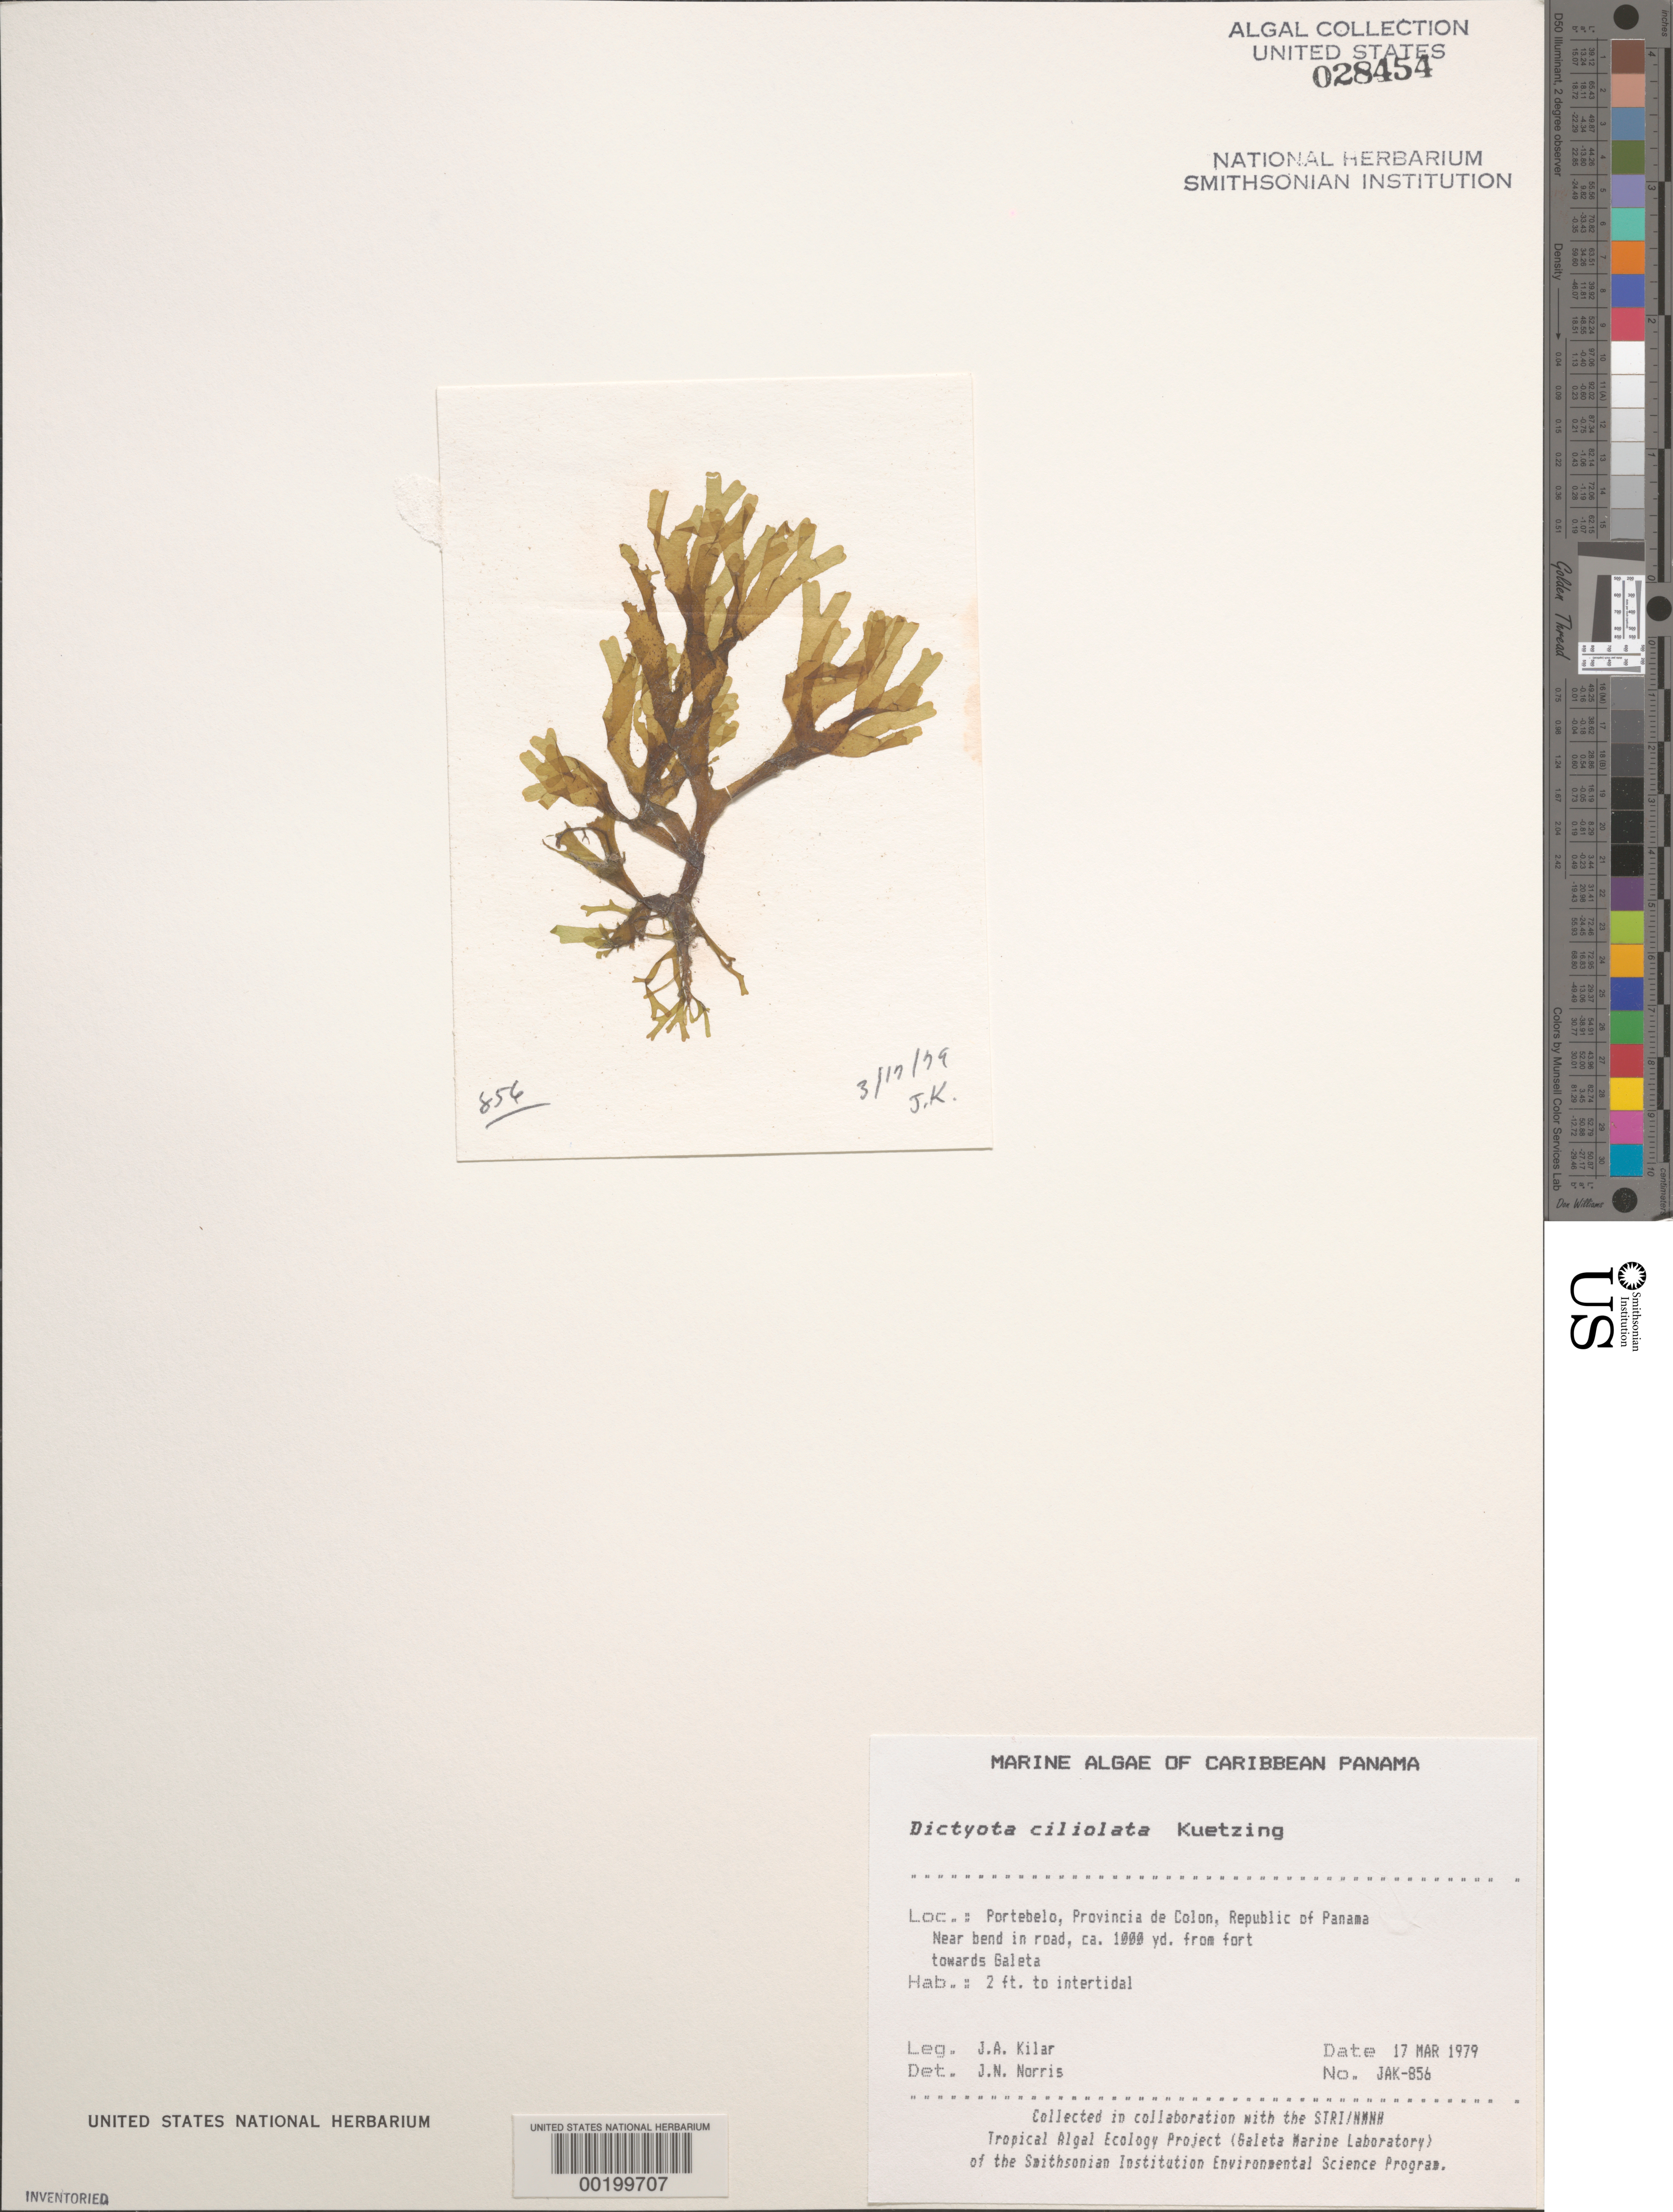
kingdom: Chromista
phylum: Ochrophyta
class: Phaeophyceae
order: Dictyotales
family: Dictyotaceae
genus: Dictyota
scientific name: Dictyota ciliolata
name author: Sond. ex Kütz.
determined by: Norris, James N.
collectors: J. A. Kilar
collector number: JAK-856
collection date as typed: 17 Mar 1979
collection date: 1979-03-17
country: Panama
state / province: Colón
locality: Portebelo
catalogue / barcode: US 28454